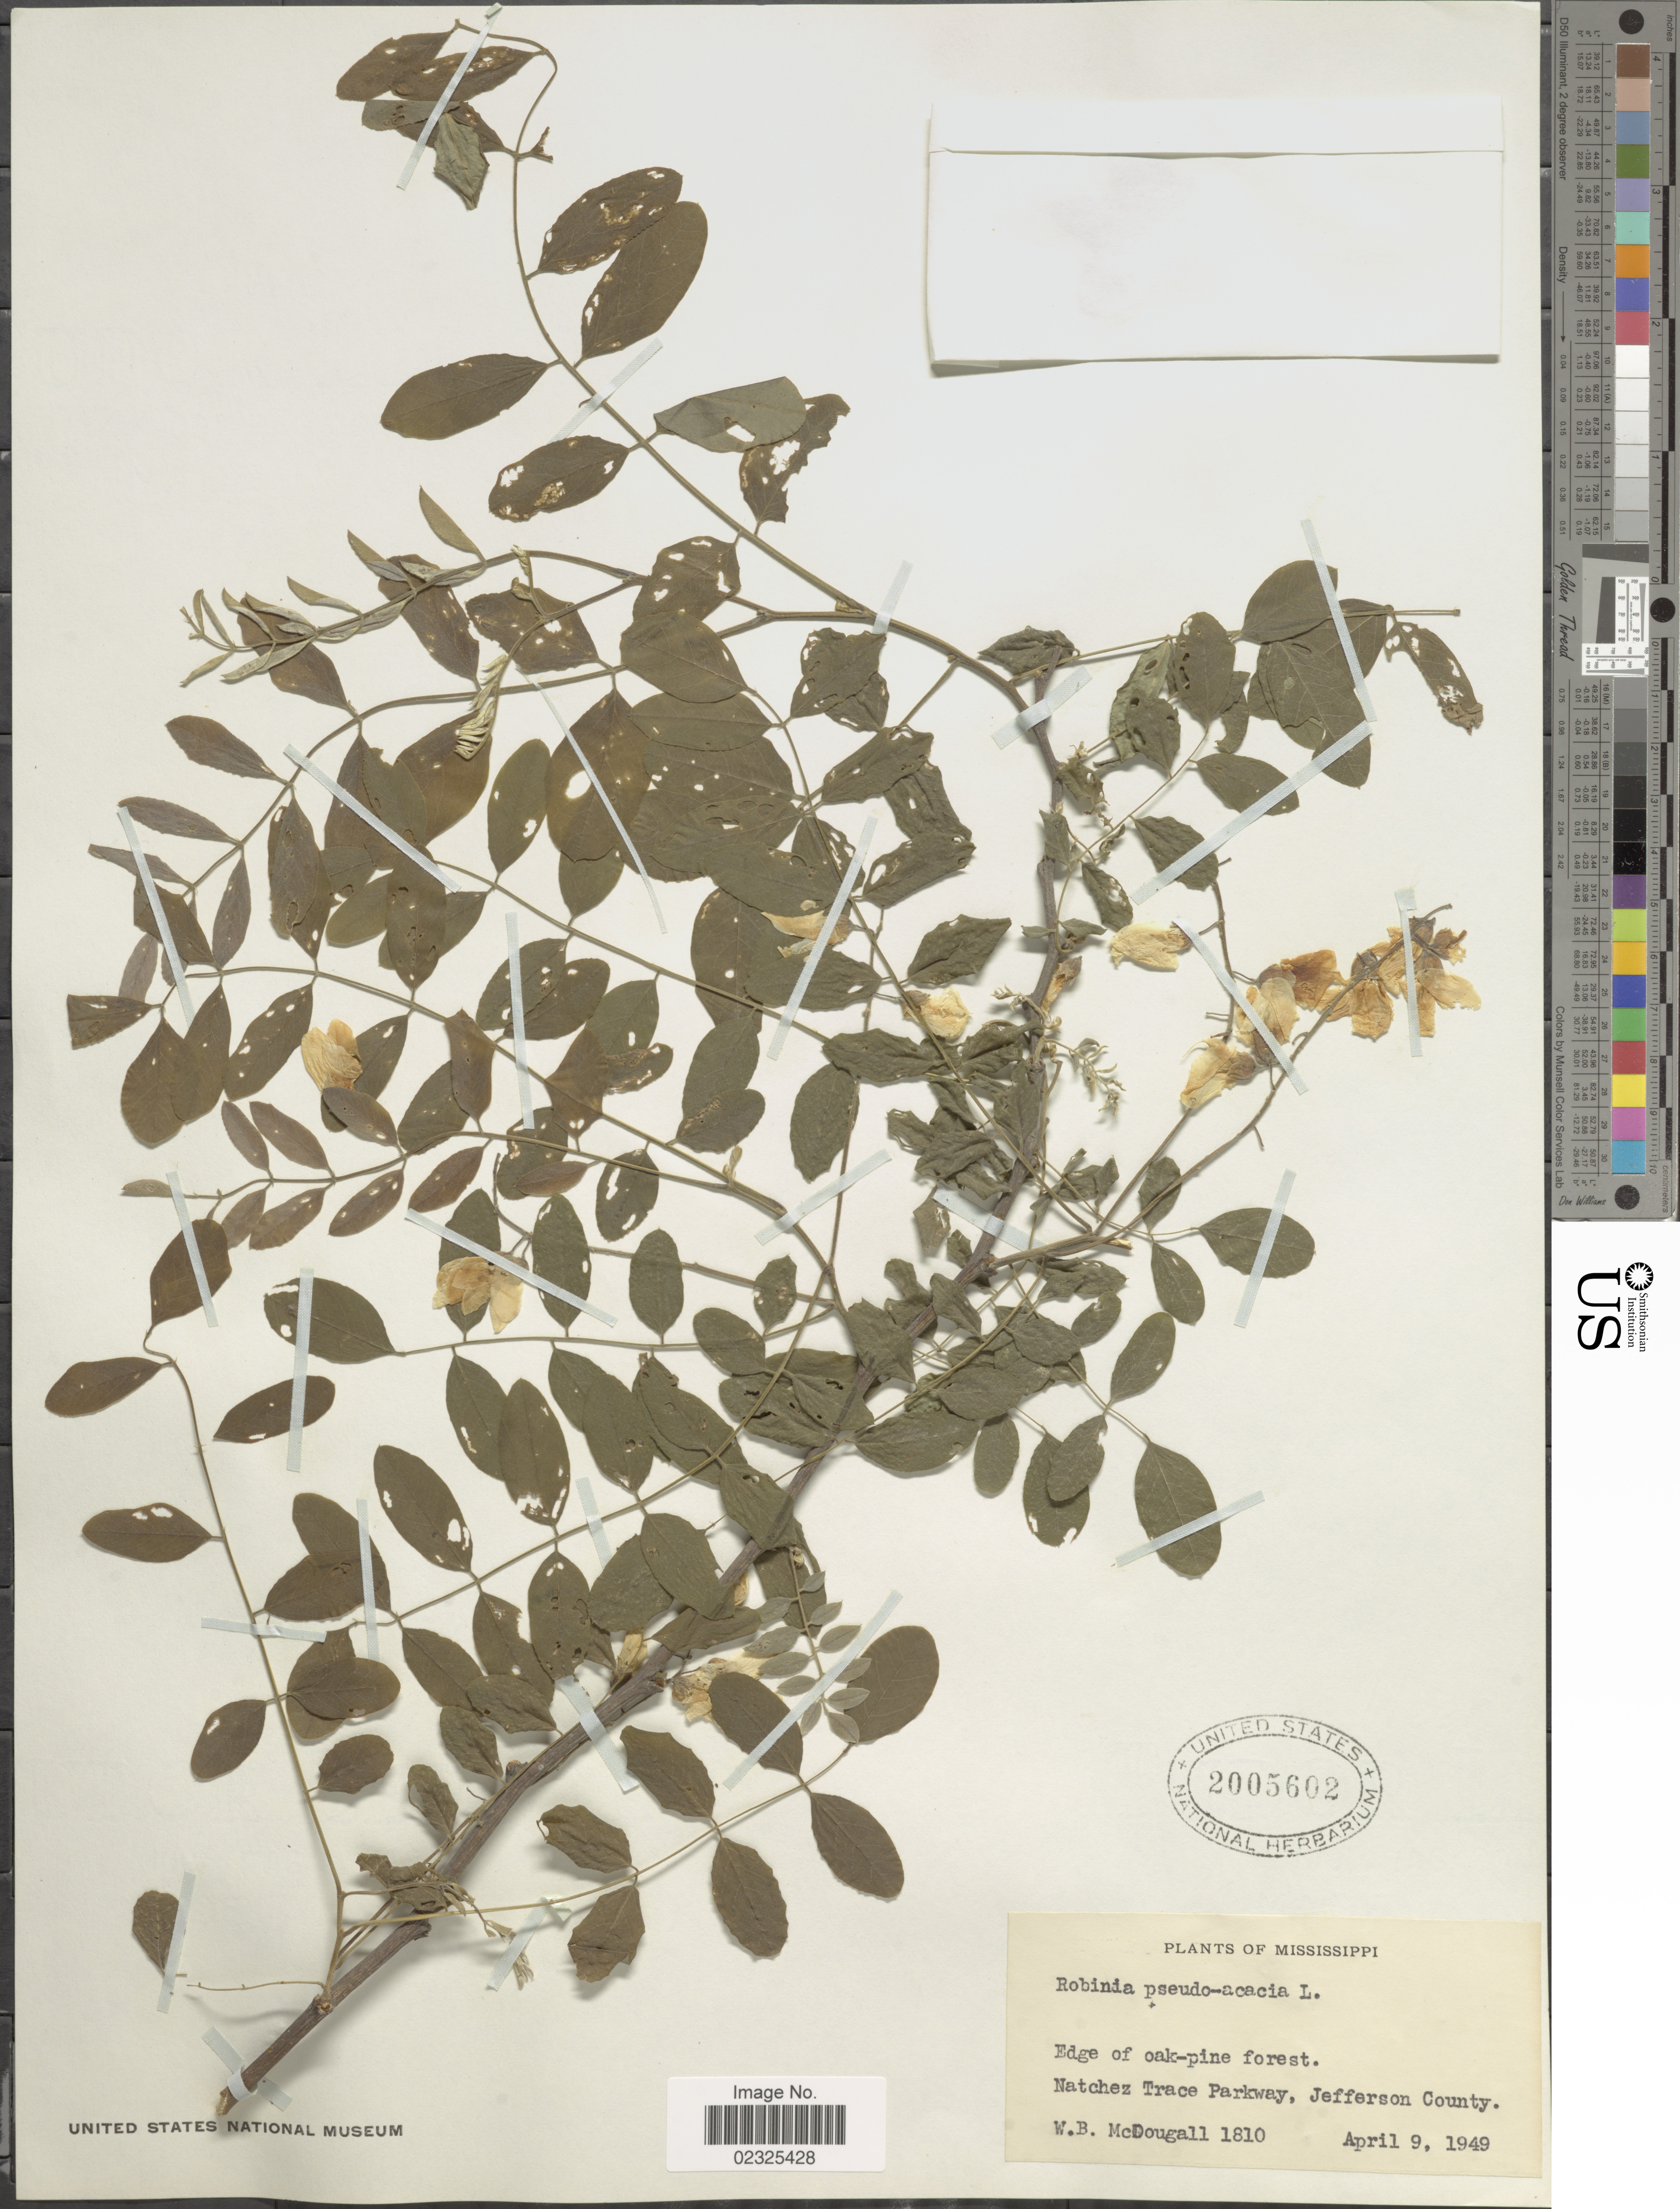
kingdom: Plantae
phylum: Tracheophyta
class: Magnoliopsida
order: Fabales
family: Fabaceae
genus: Robinia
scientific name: Robinia pseudoacacia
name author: L.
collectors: W. B. McDougall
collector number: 1810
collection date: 1949-04-09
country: United States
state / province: Mississippi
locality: Egdge of oak-pine forest, Natchez Trace Parkway, Jefferson County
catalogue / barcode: US 2005602